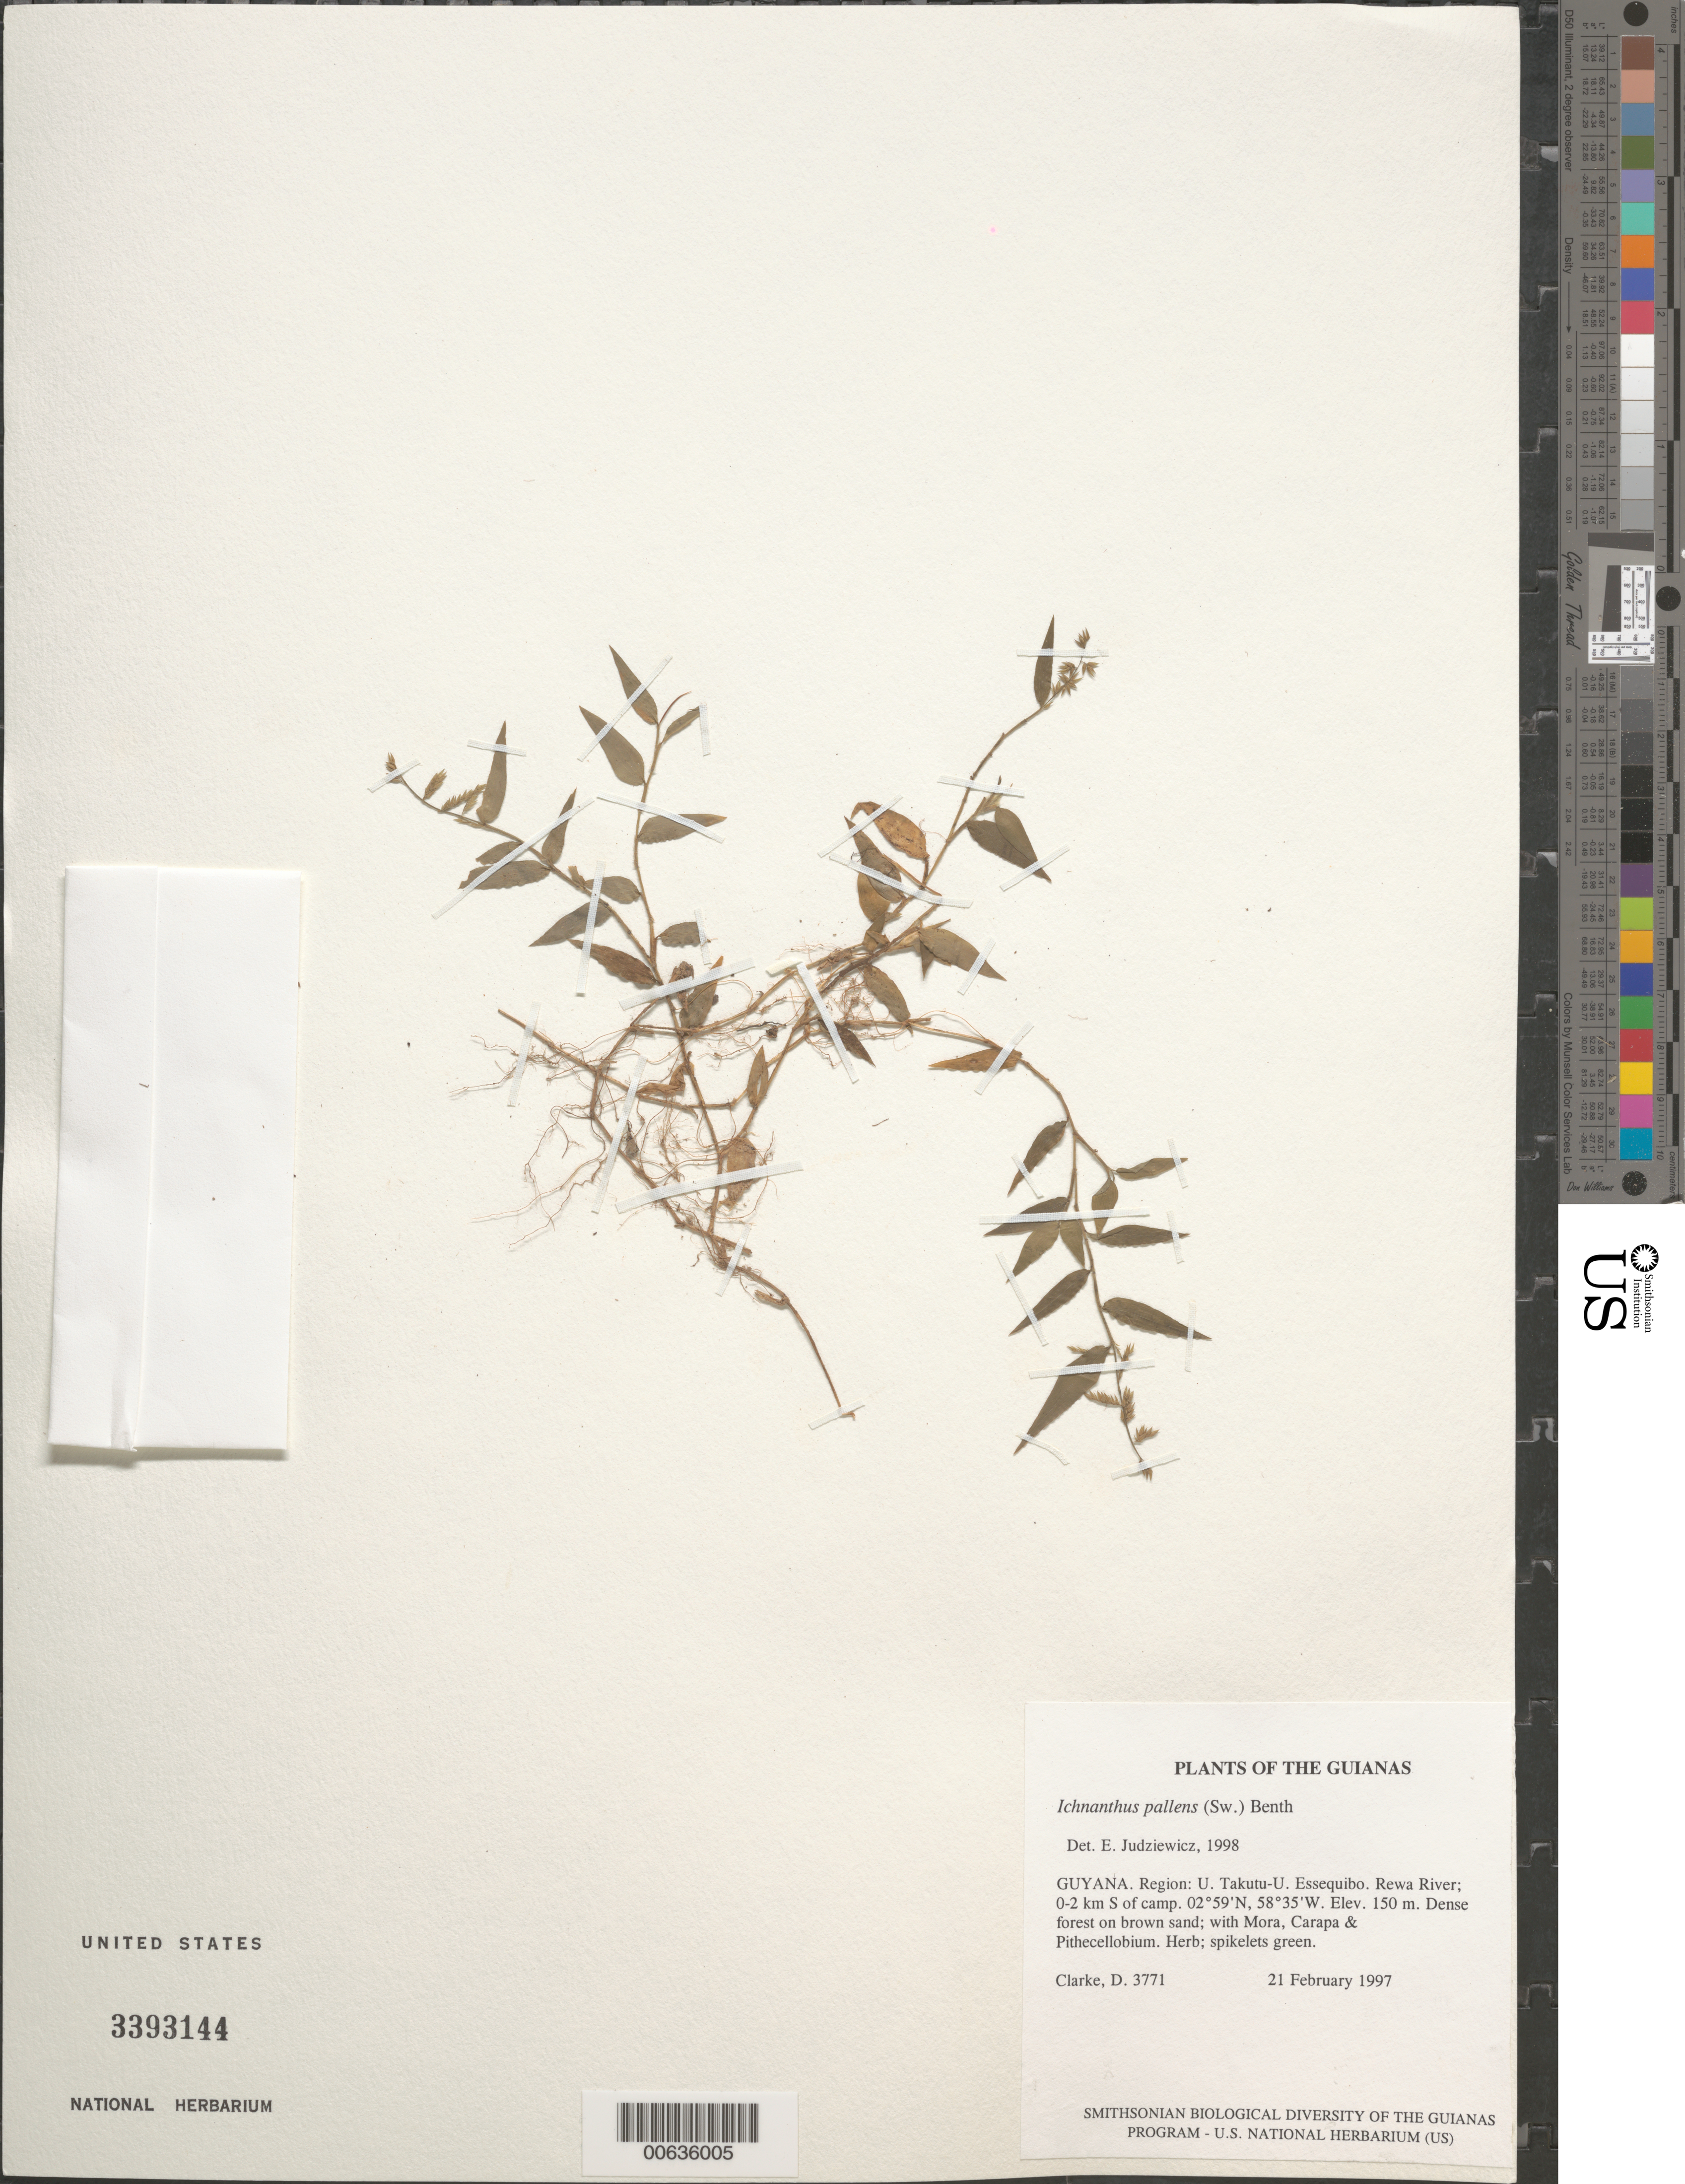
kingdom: Plantae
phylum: Tracheophyta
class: Liliopsida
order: Poales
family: Poaceae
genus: Ichnanthus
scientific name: Ichnanthus pallens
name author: (Sw.) Munro ex Benth.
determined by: Judziewicz, E. J.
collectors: H. D. Clarke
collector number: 3771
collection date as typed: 21 February 1997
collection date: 1997-02-21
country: Guyana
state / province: U. Takutu-U. Essequibo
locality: Rewa River; 0-2 km S of camp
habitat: Dense forest on brown sand; with Mora, Carapa & Pithecellobium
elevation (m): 150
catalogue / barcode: US 3393144